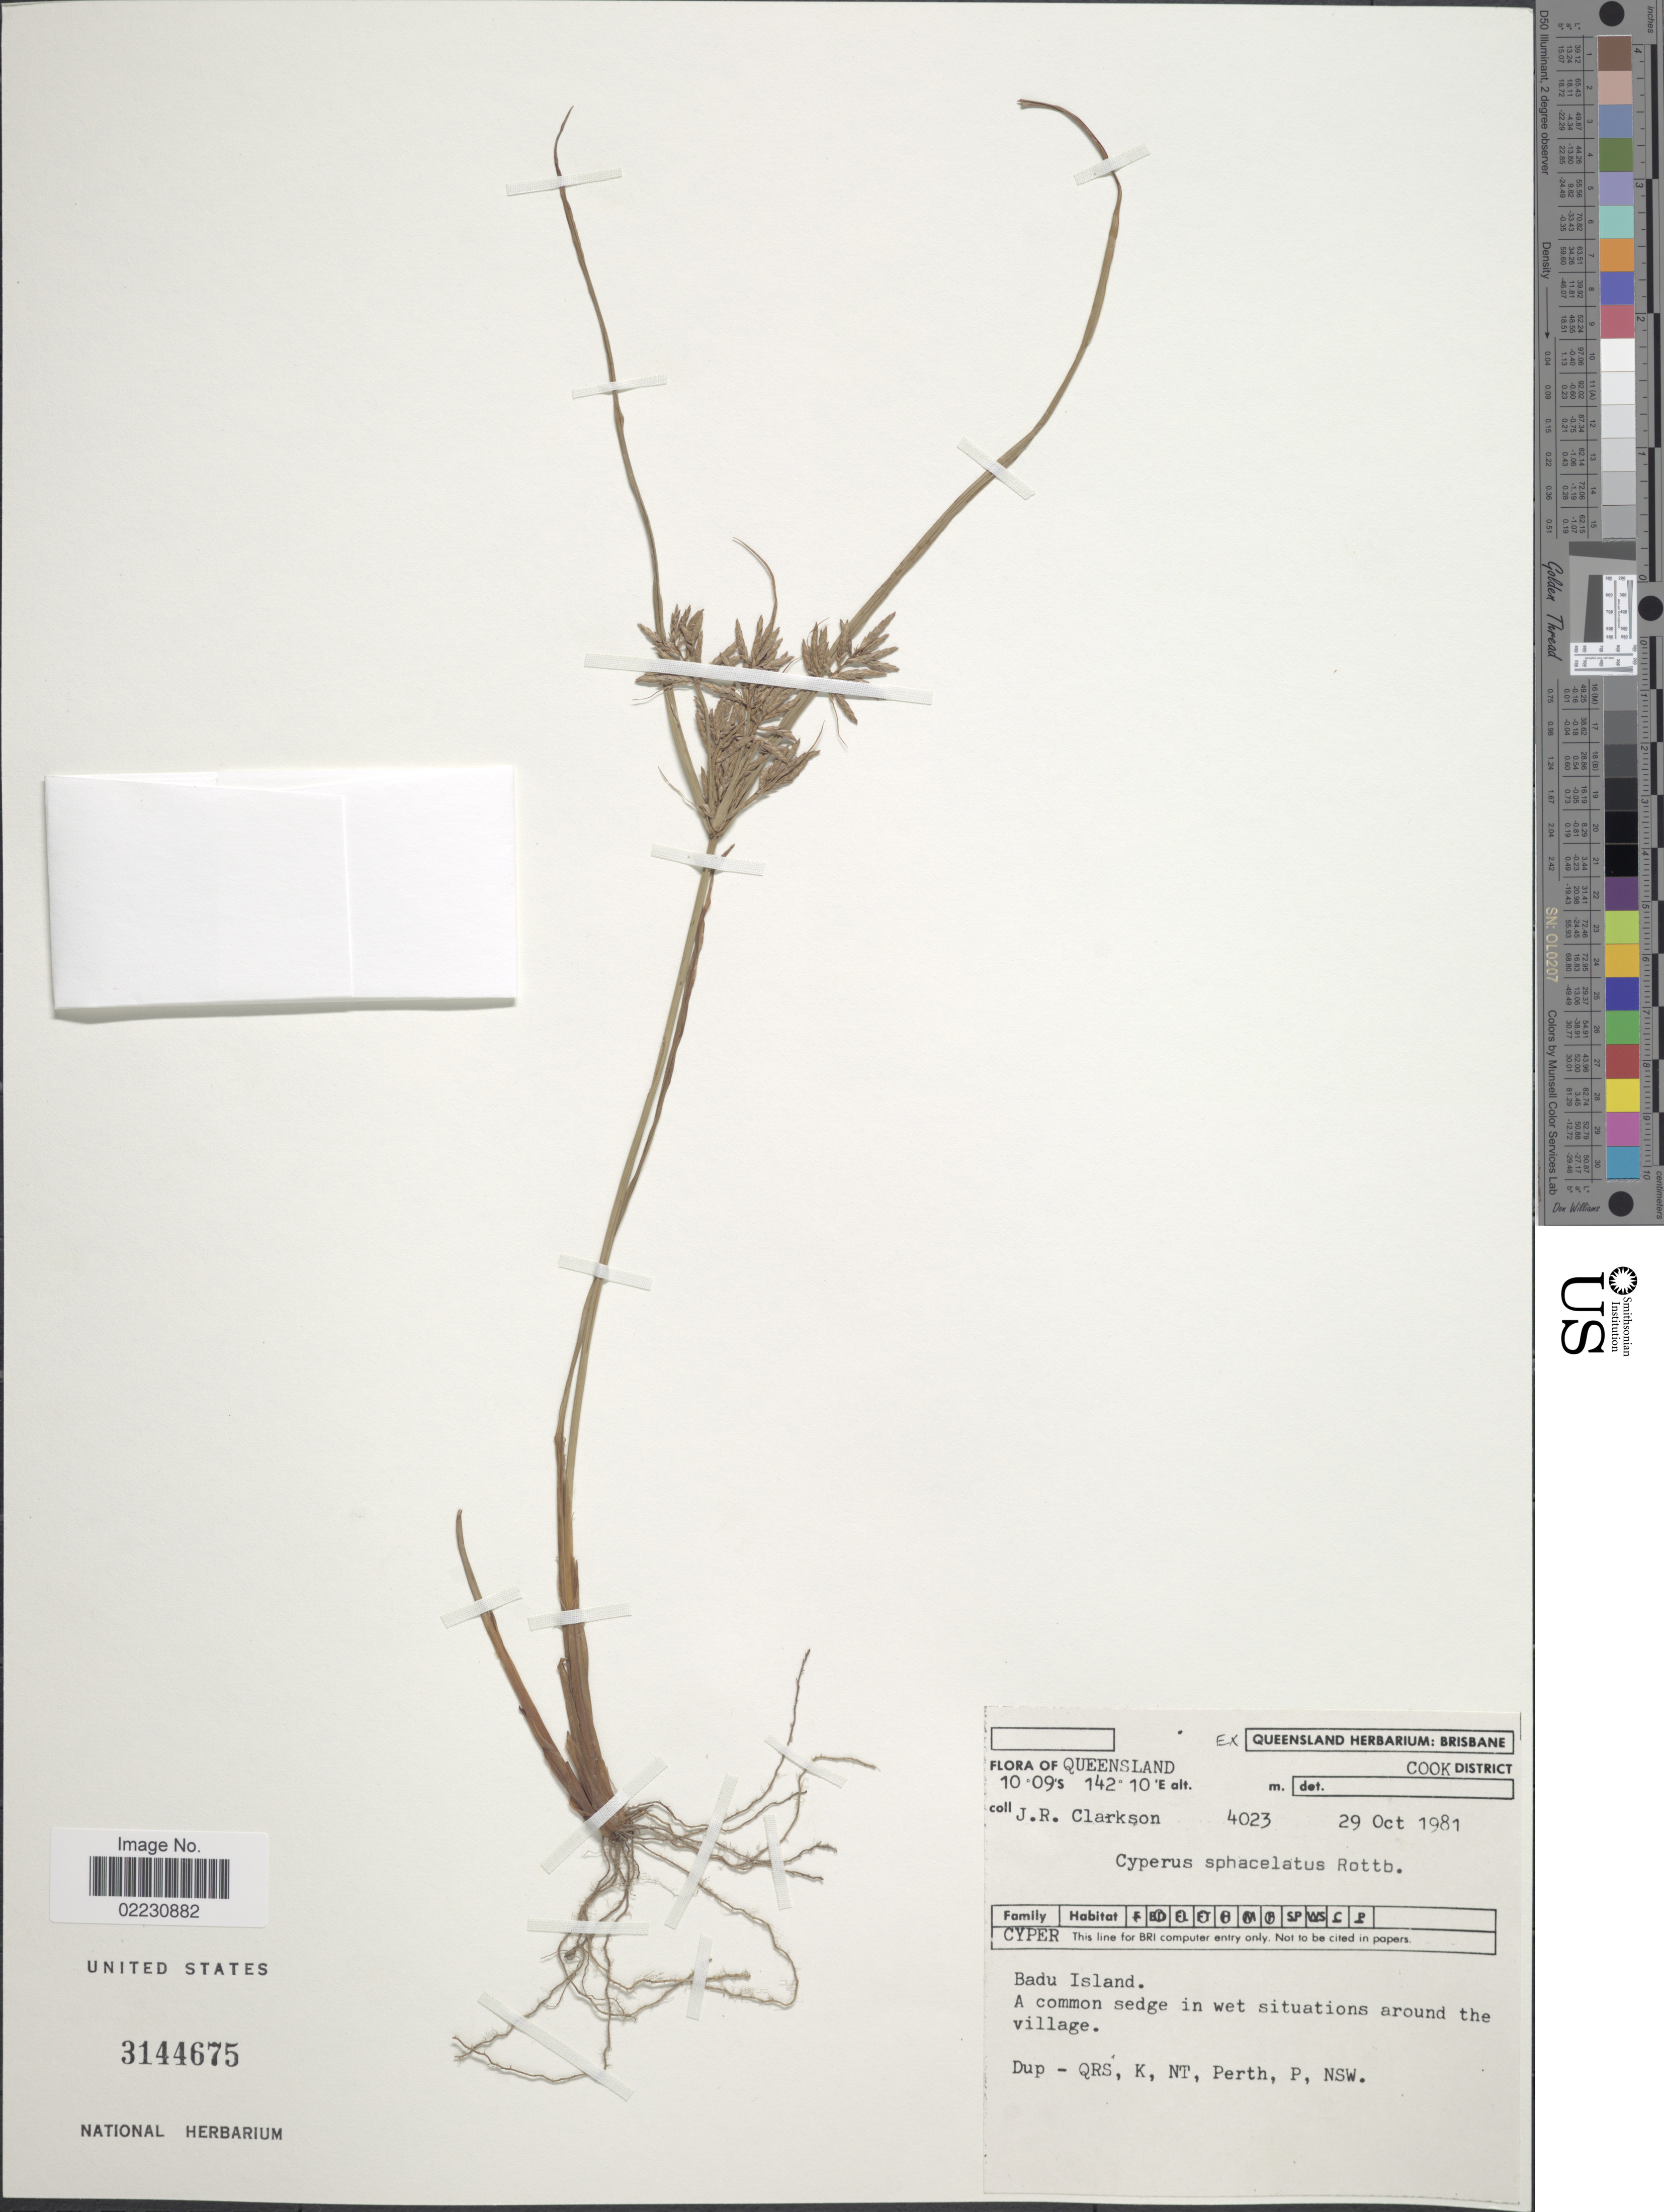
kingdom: Plantae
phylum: Tracheophyta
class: Liliopsida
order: Poales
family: Cyperaceae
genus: Cyperus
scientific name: Cyperus sphacelatus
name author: Rottb.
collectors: J. Clarkson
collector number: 4023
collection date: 1981-10-29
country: Australia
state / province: Queensland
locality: Cook District, Badu Island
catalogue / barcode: US 3144675